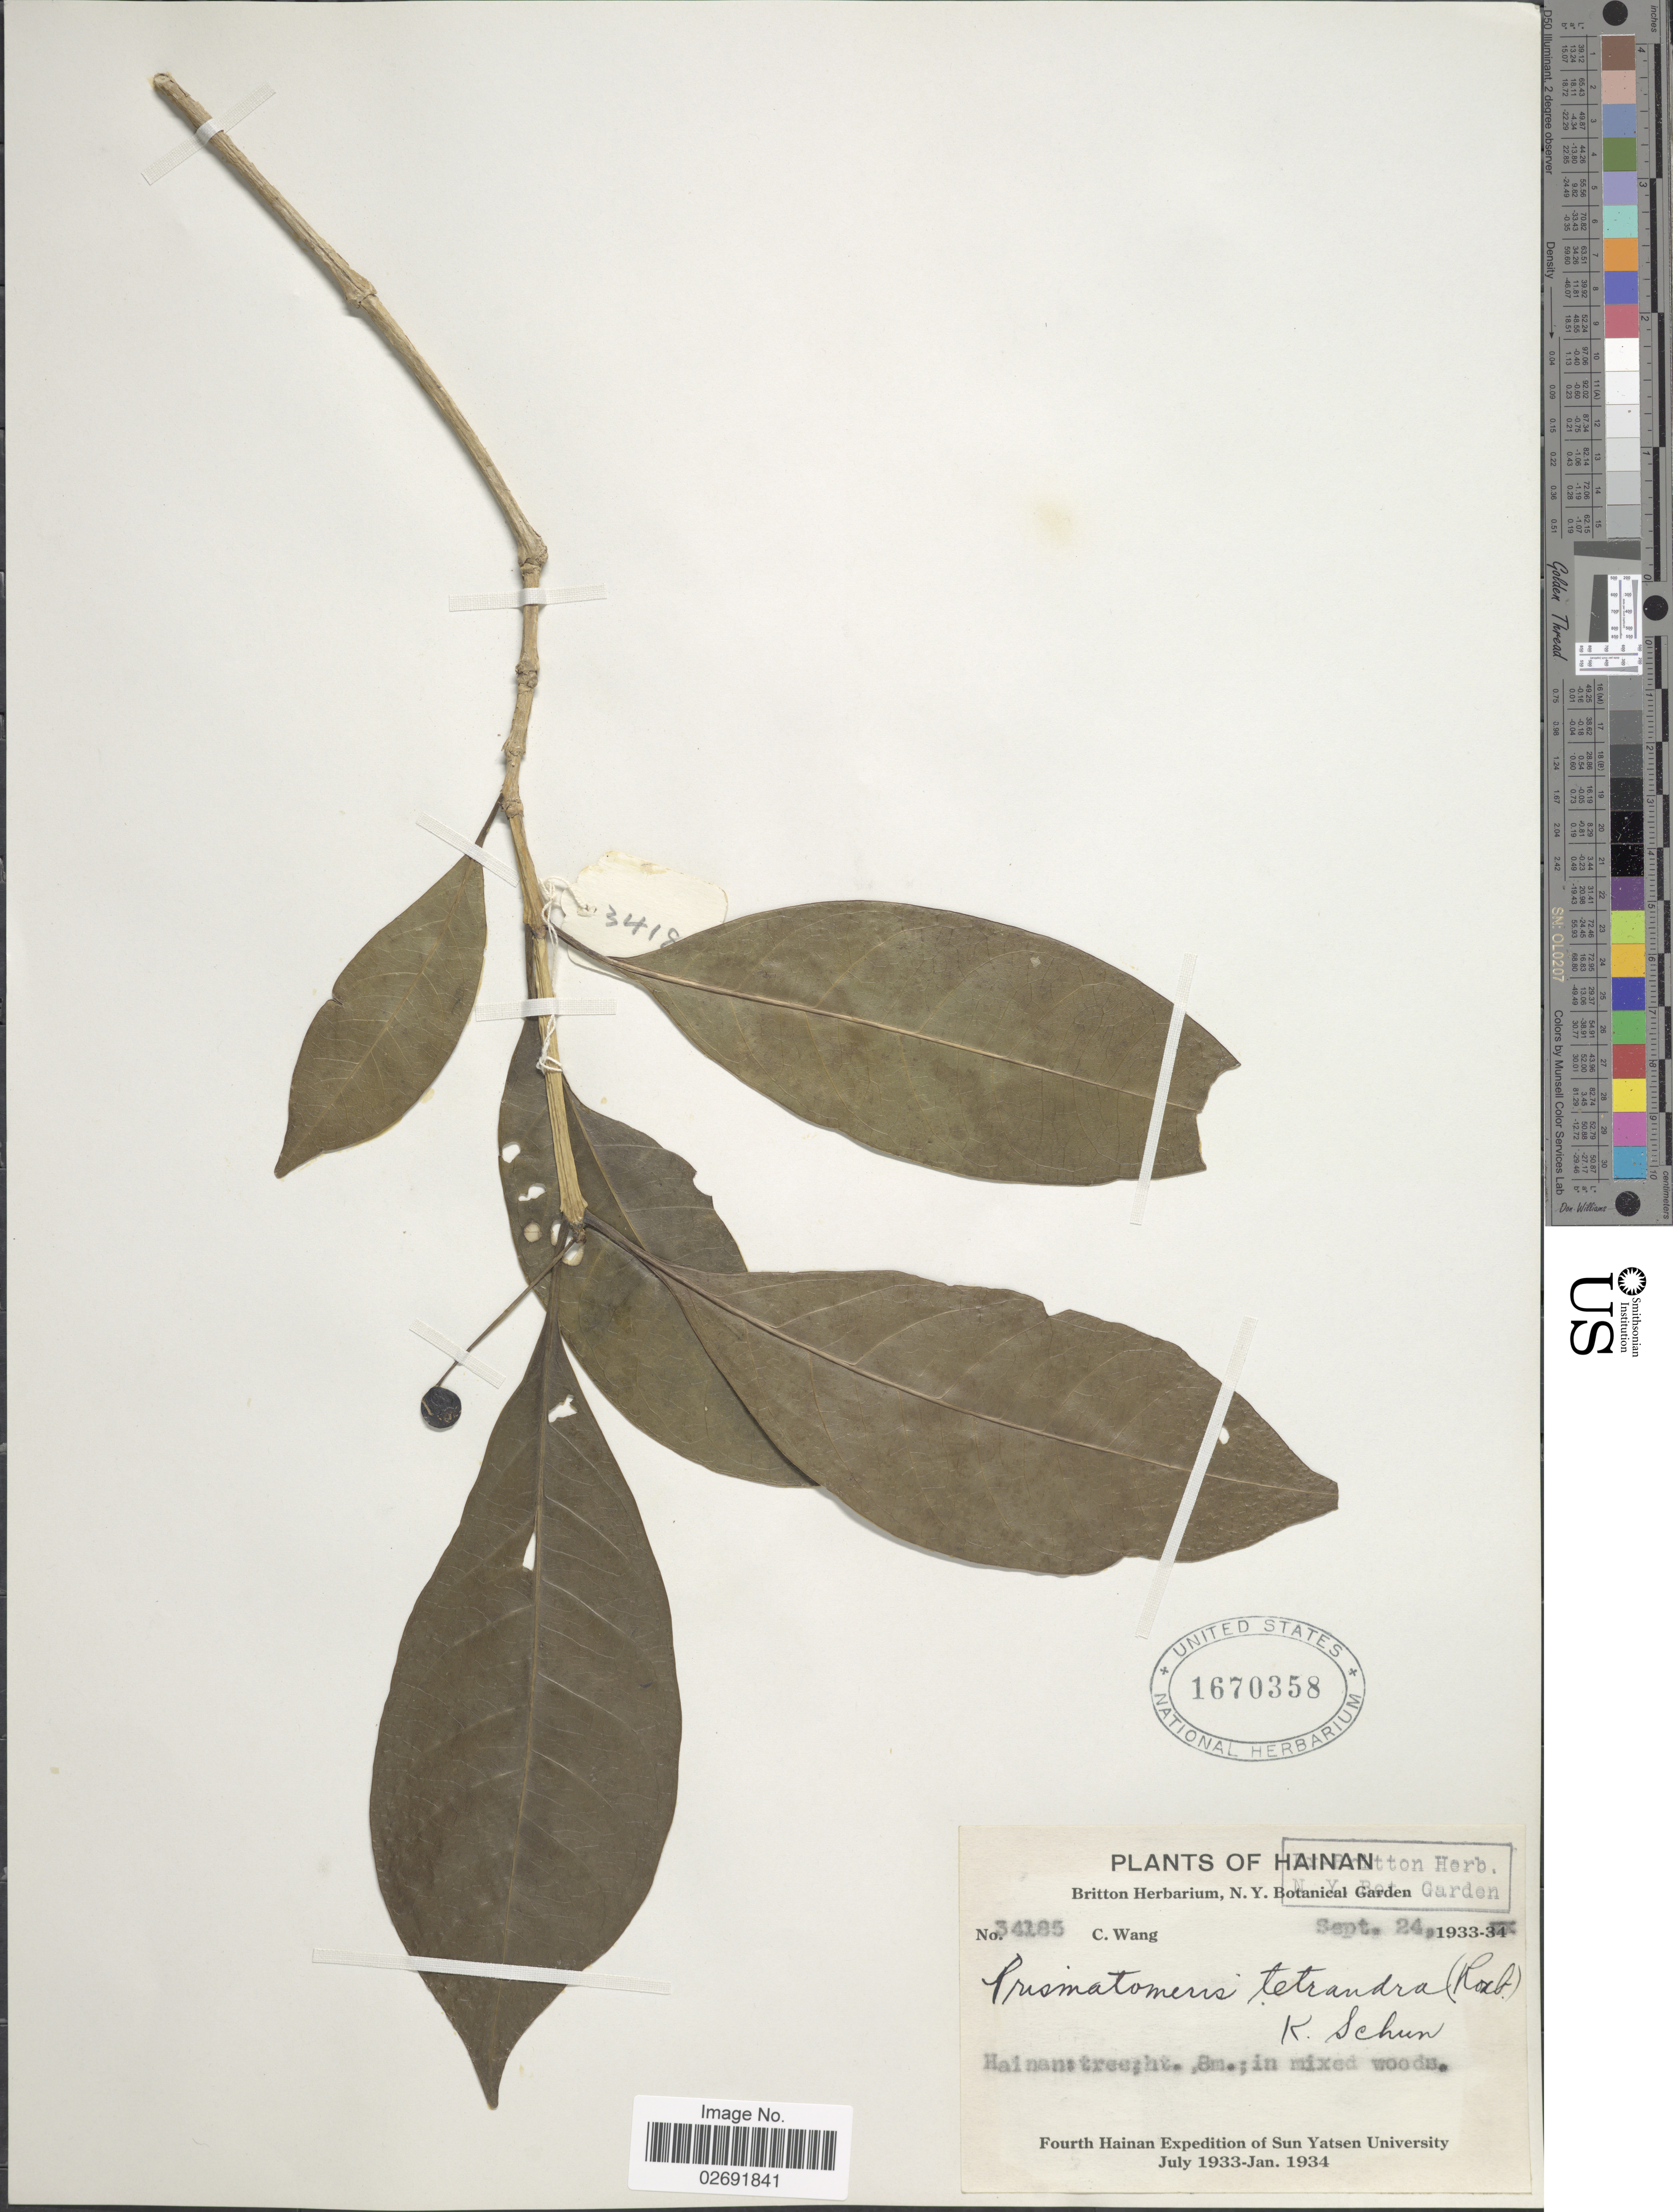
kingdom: Plantae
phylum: Tracheophyta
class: Magnoliopsida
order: Gentianales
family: Rubiaceae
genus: Prismatomeris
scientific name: Prismatomeris tetrandra subsp. tetrandra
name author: (Roxb.) K. Schum.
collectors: C. Wang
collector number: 34185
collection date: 1933-09-24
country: China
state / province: Hainan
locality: Hainan; in mixed woods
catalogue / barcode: US 1670358